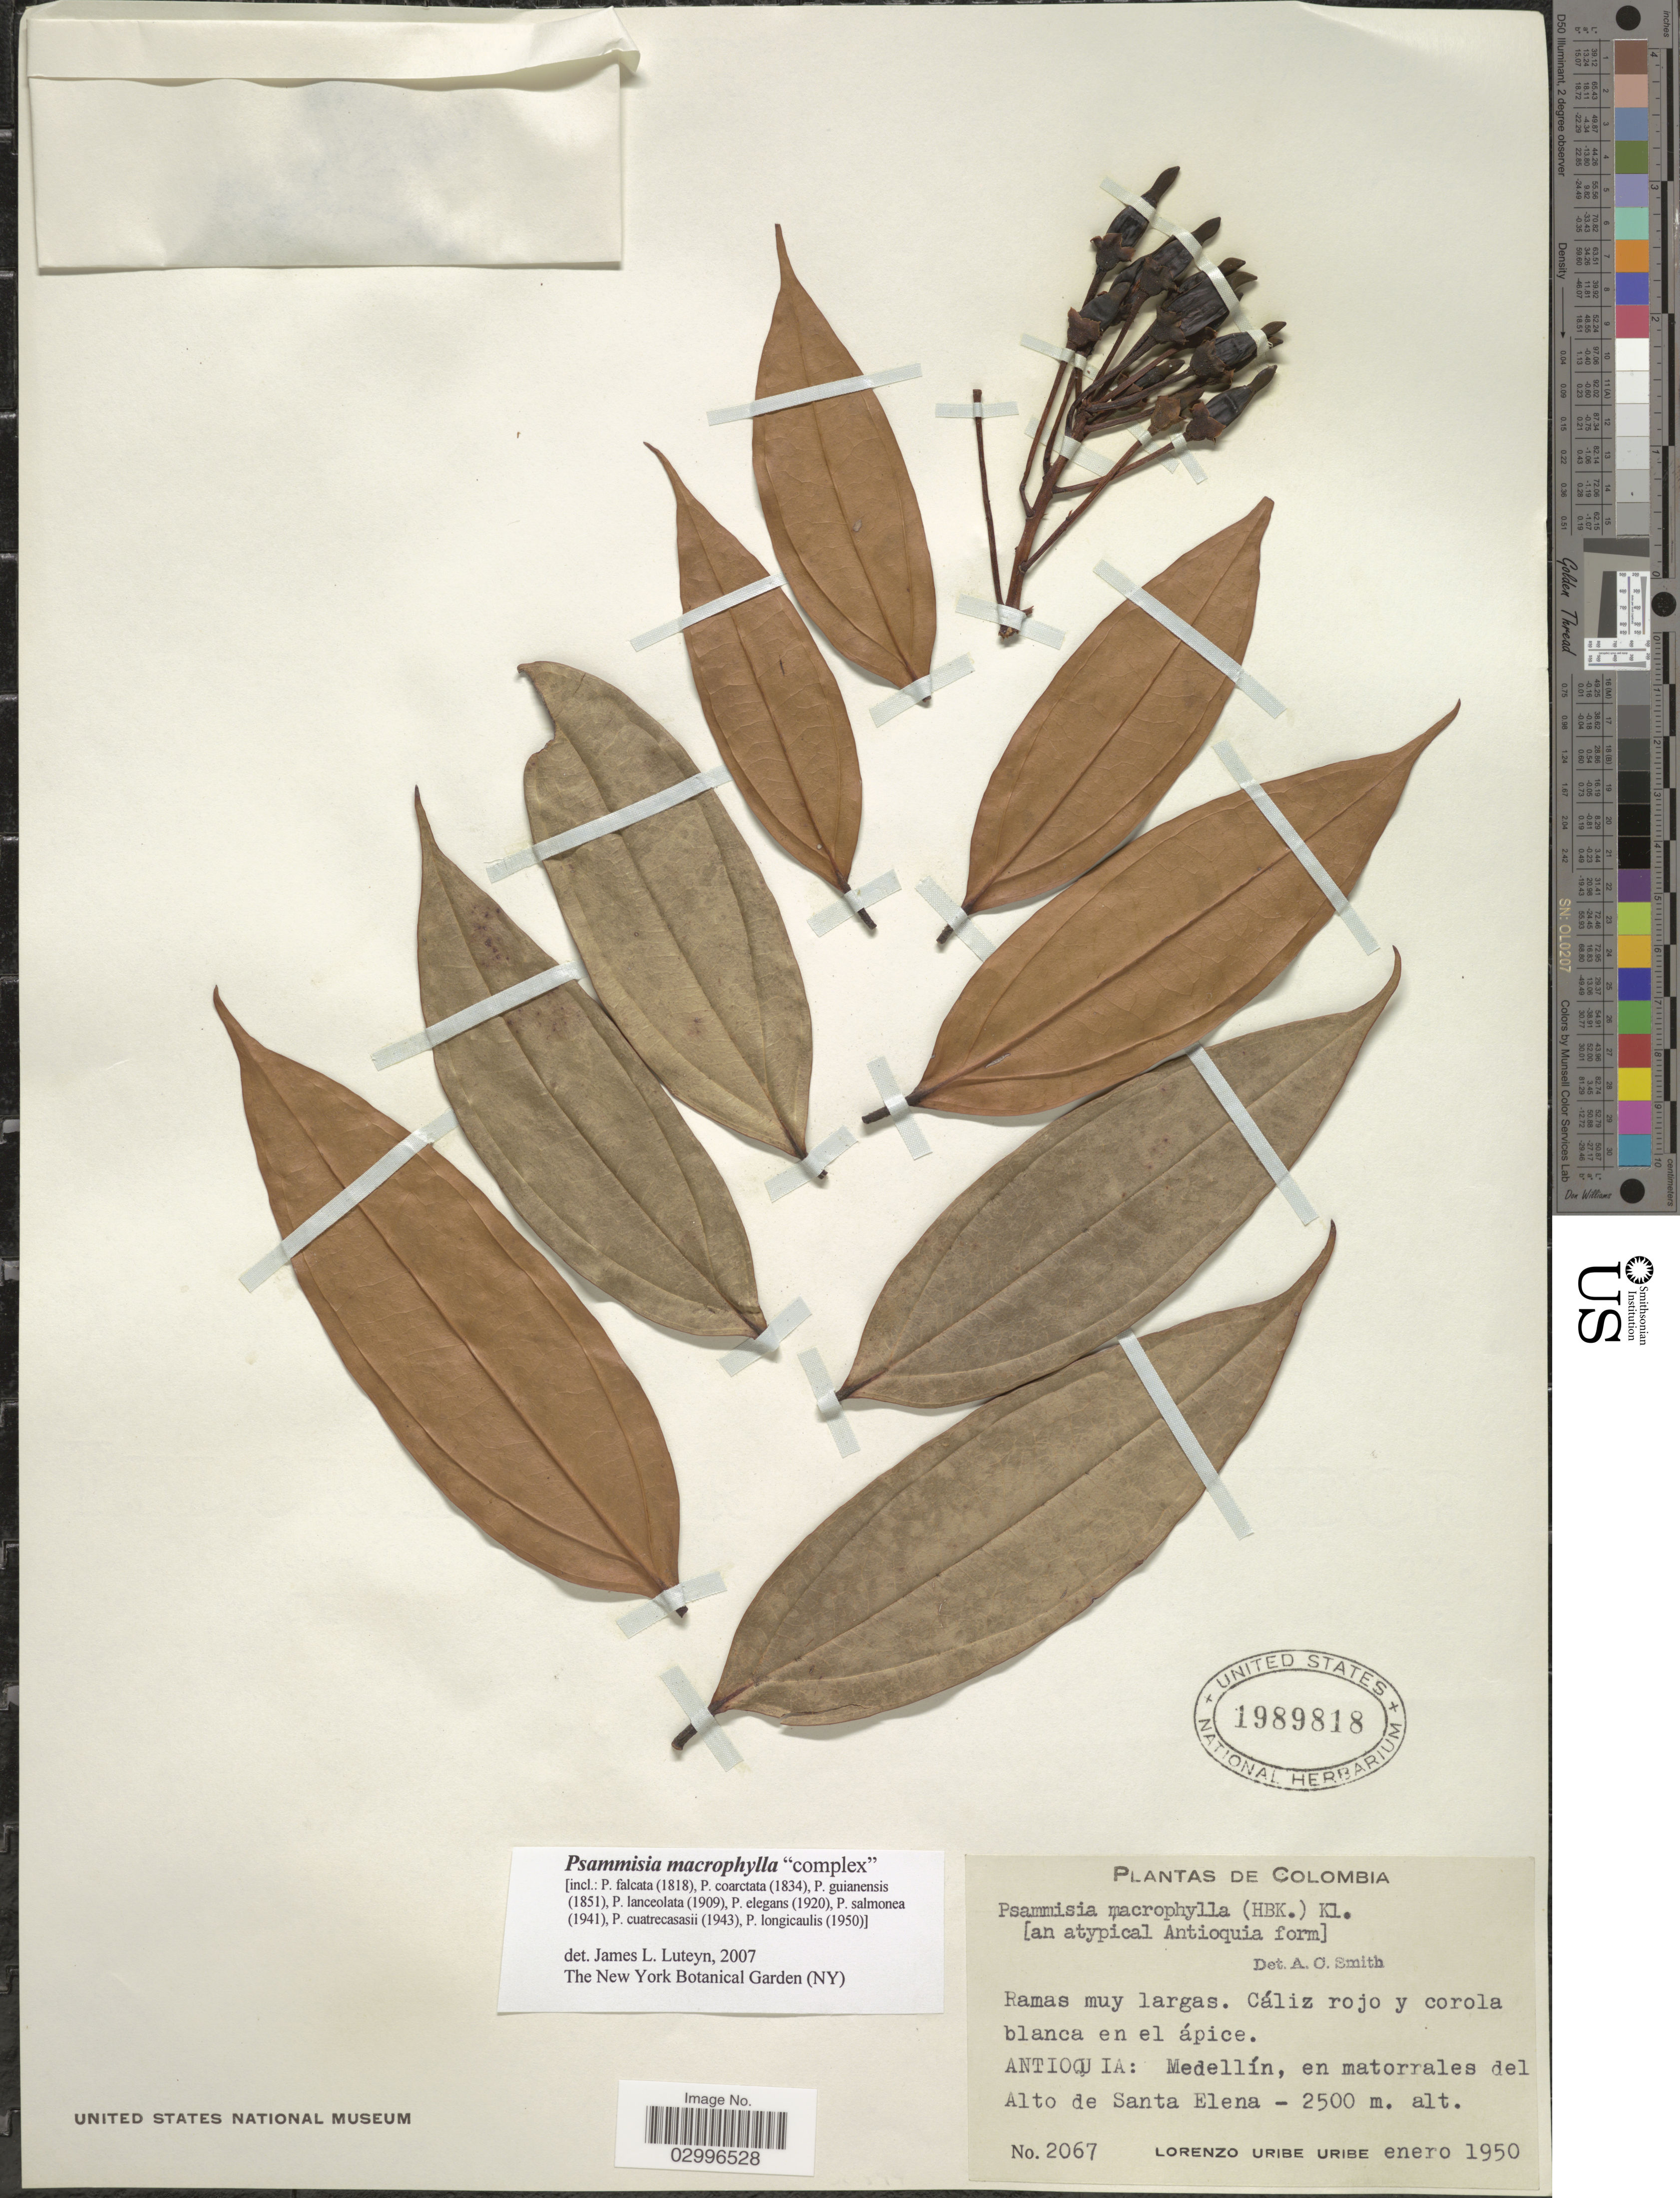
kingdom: Plantae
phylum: Tracheophyta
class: Magnoliopsida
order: Ericales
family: Ericaceae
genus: Psammisia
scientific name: Psammisia macrophylla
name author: (Kunth) Klotzsch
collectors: L. Uribe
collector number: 2067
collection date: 1950-01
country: Colombia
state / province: Antioquia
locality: Medellín, en matorrales del Alto de Santa Elena.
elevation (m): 2500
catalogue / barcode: US 1989818